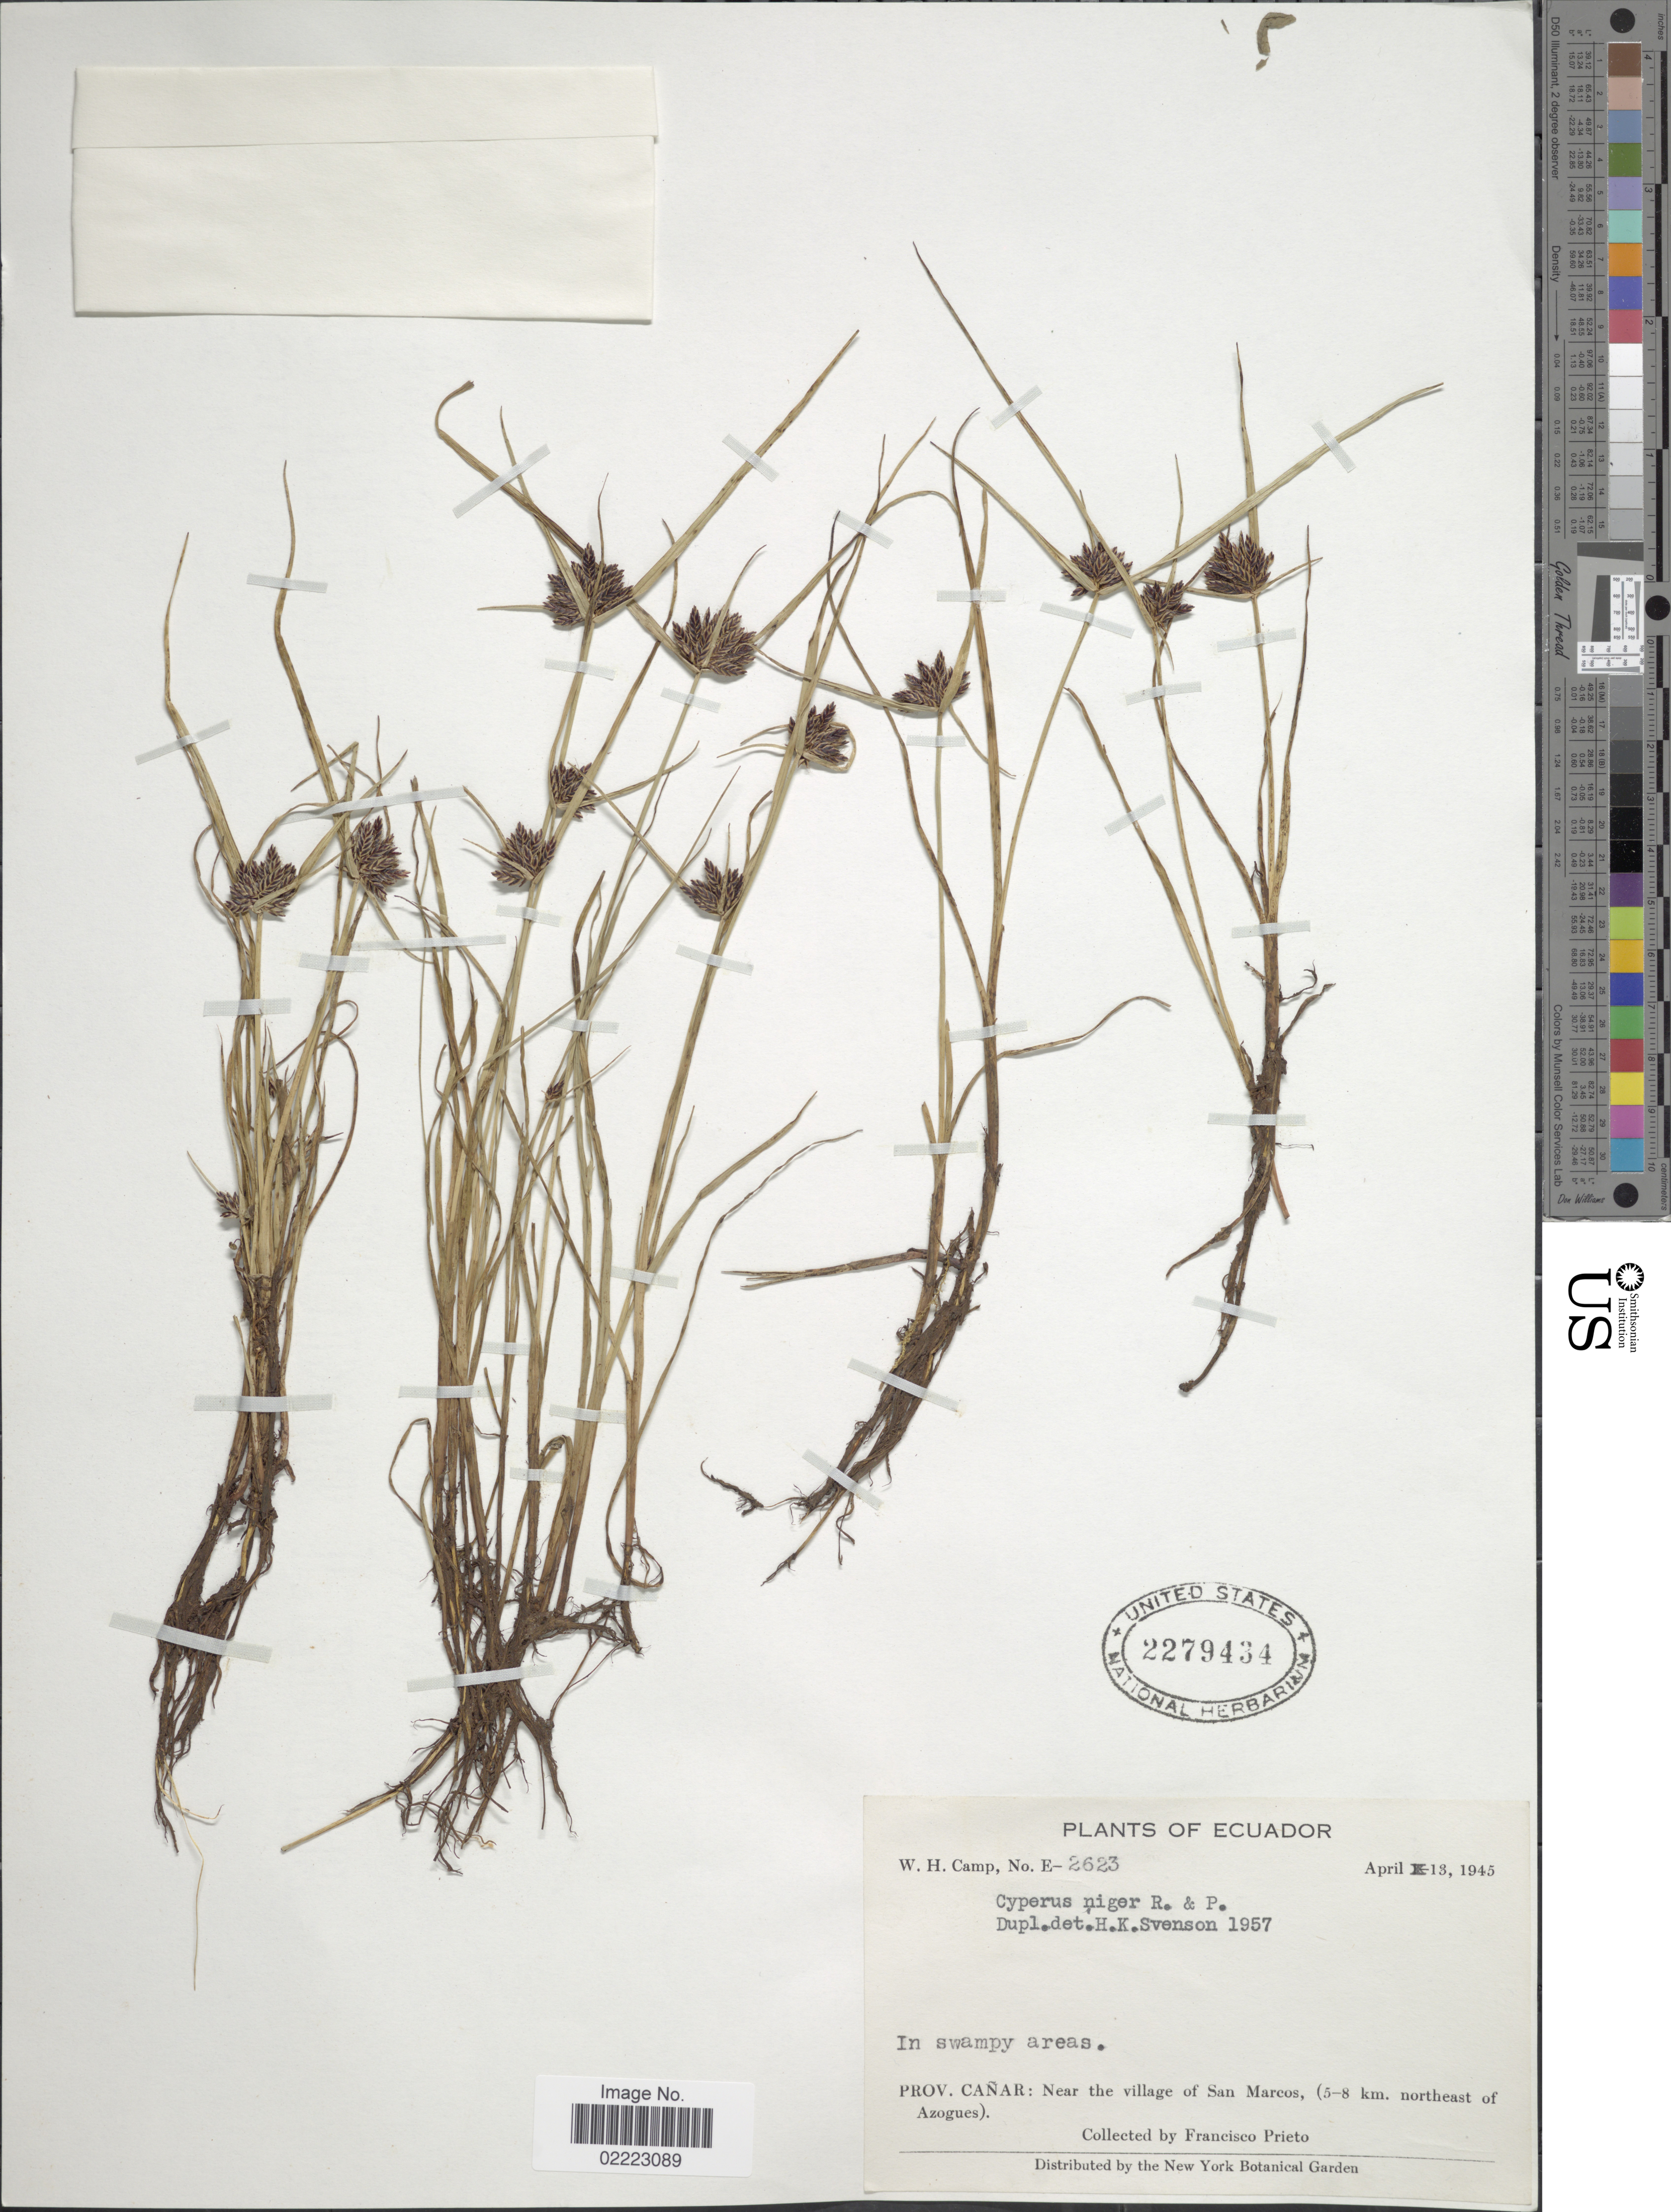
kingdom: Plantae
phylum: Tracheophyta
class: Liliopsida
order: Poales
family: Cyperaceae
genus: Cyperus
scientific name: Cyperus niger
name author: Ruiz & Pav.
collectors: F. Prieto & W. H. Camp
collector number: E-2623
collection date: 1945-04-13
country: Ecuador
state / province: Cañar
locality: In swampy areas, Near the village of San Marcos, (5-8 km northeast of Azogues)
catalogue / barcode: US 2279434